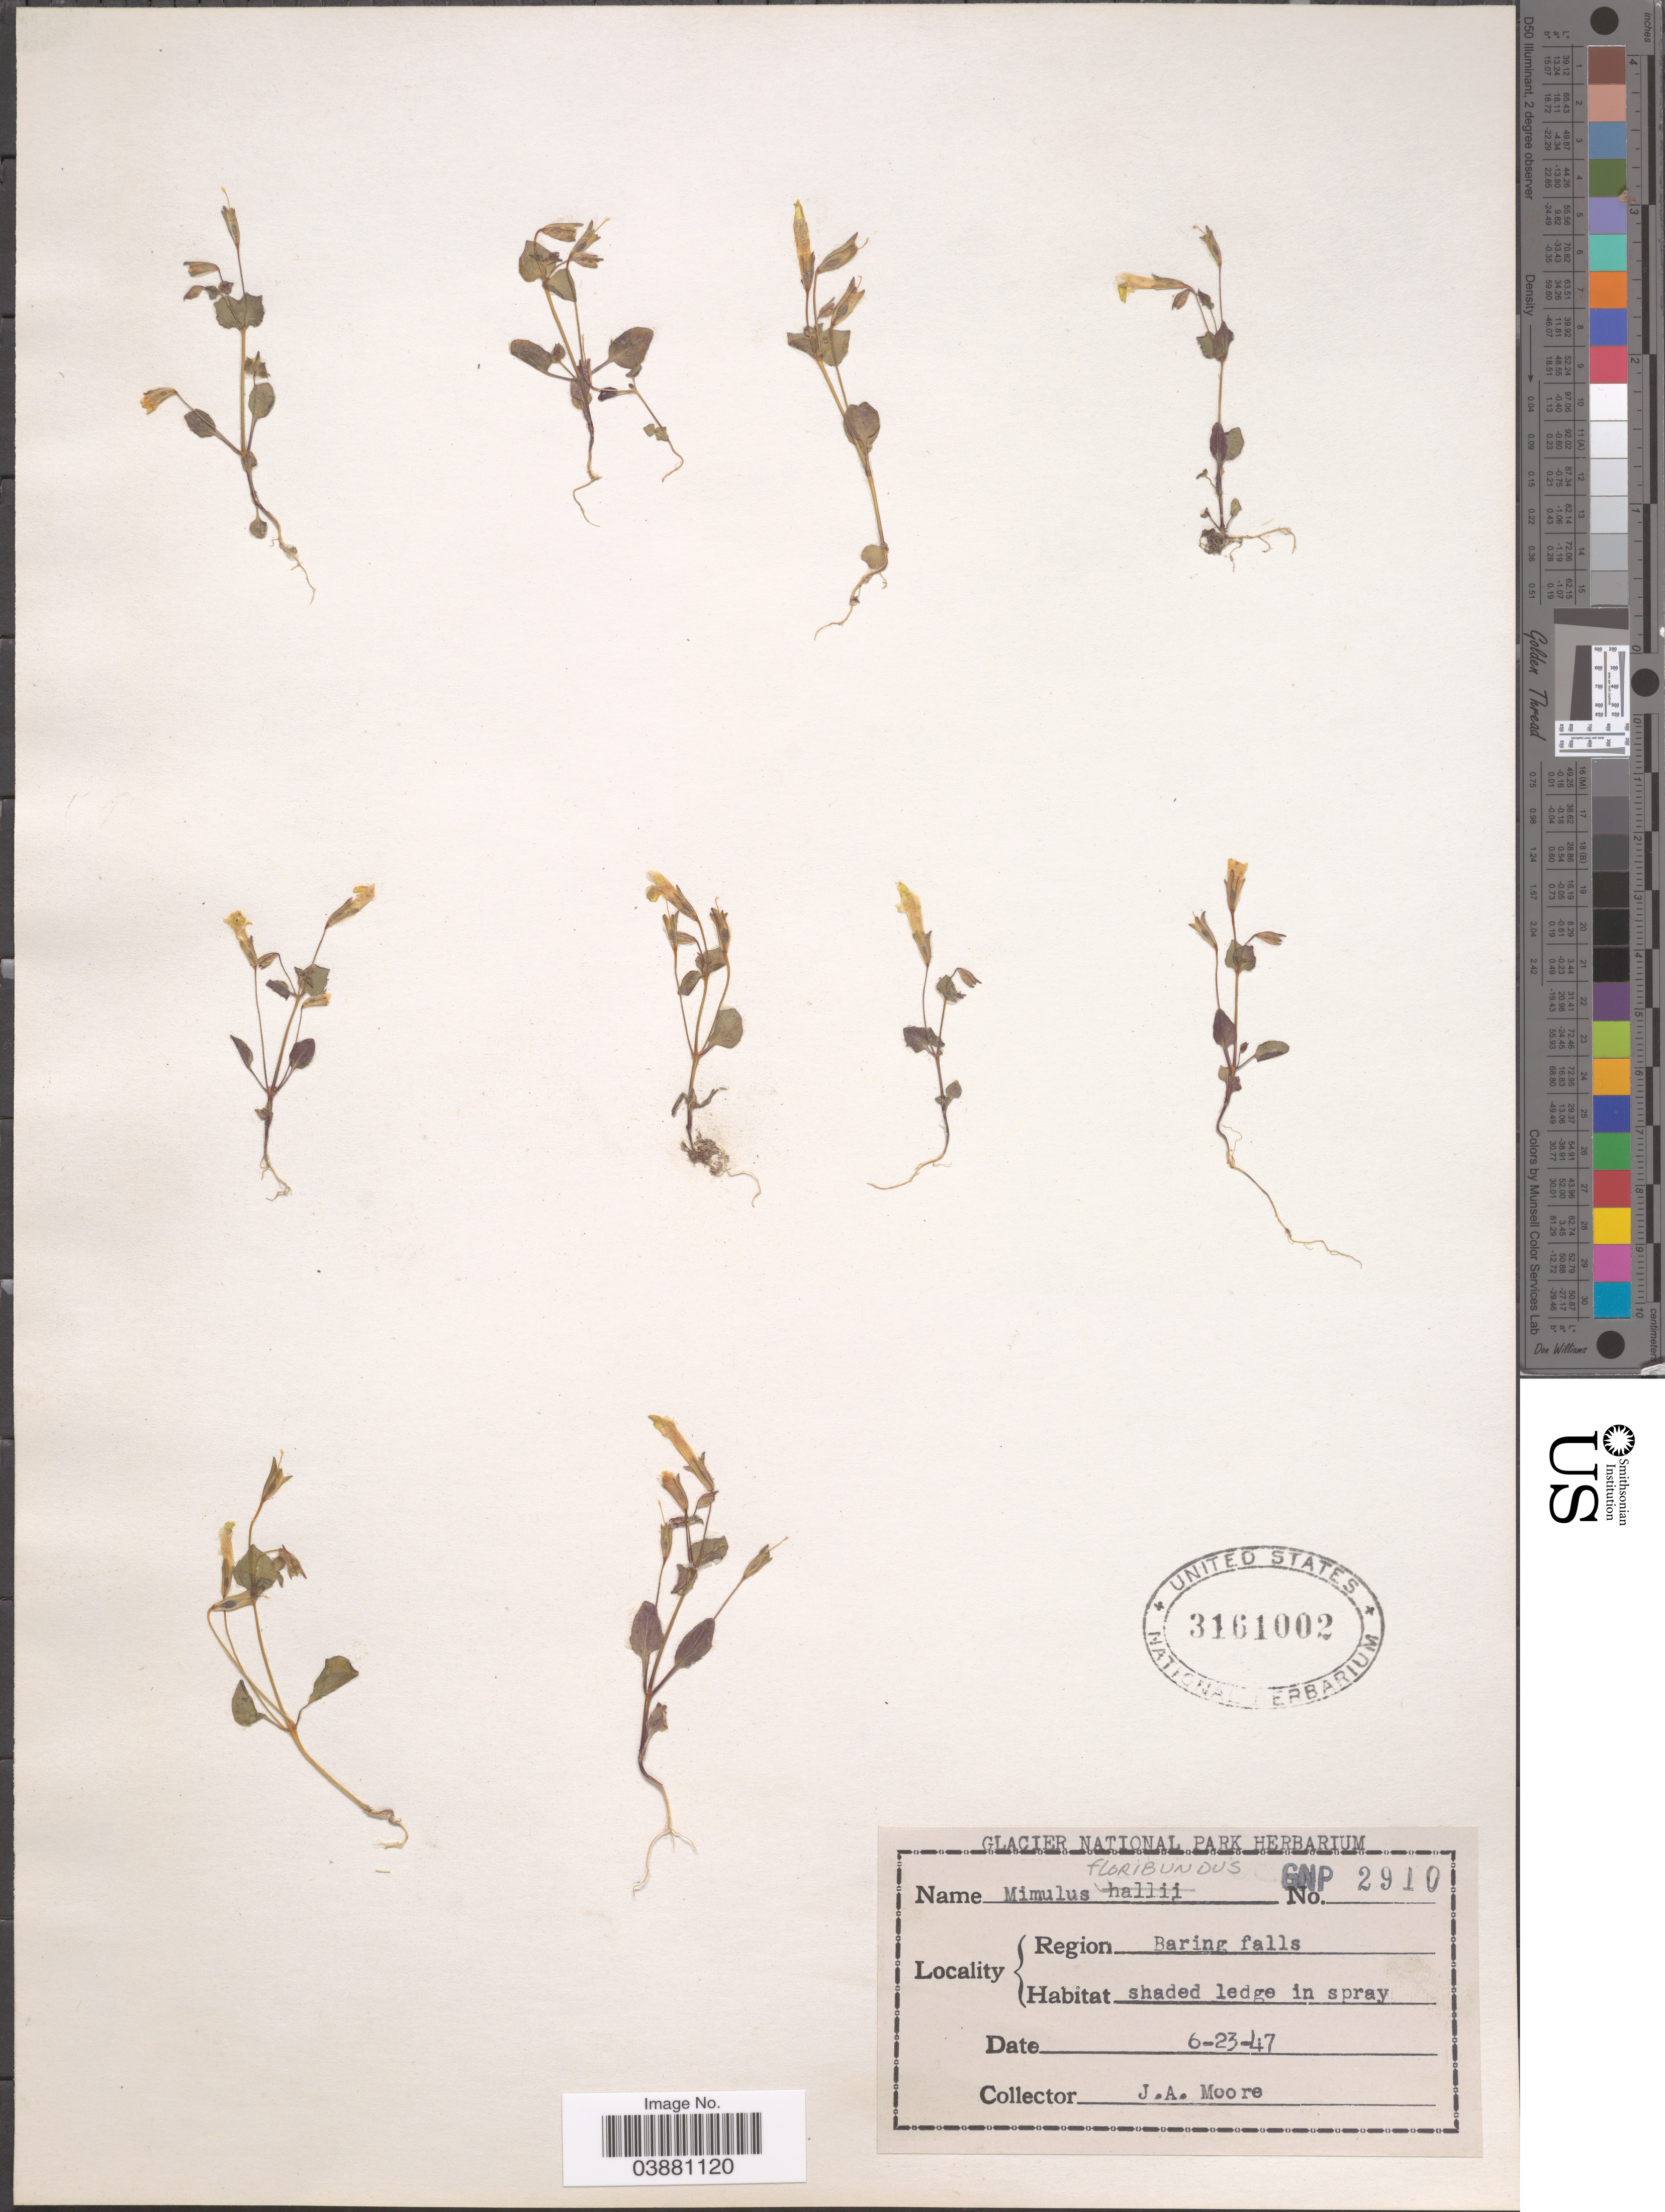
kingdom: Plantae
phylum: Tracheophyta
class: Magnoliopsida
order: Lamiales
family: Phrymaceae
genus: Mimulus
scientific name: Mimulus floribundus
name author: Douglas ex Lindl.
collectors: J. A. Moore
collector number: GNP 2910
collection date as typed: Transcribed d/m/y: 23/6/47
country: United States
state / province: Montana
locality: Region Baring falls.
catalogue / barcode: US 3161002